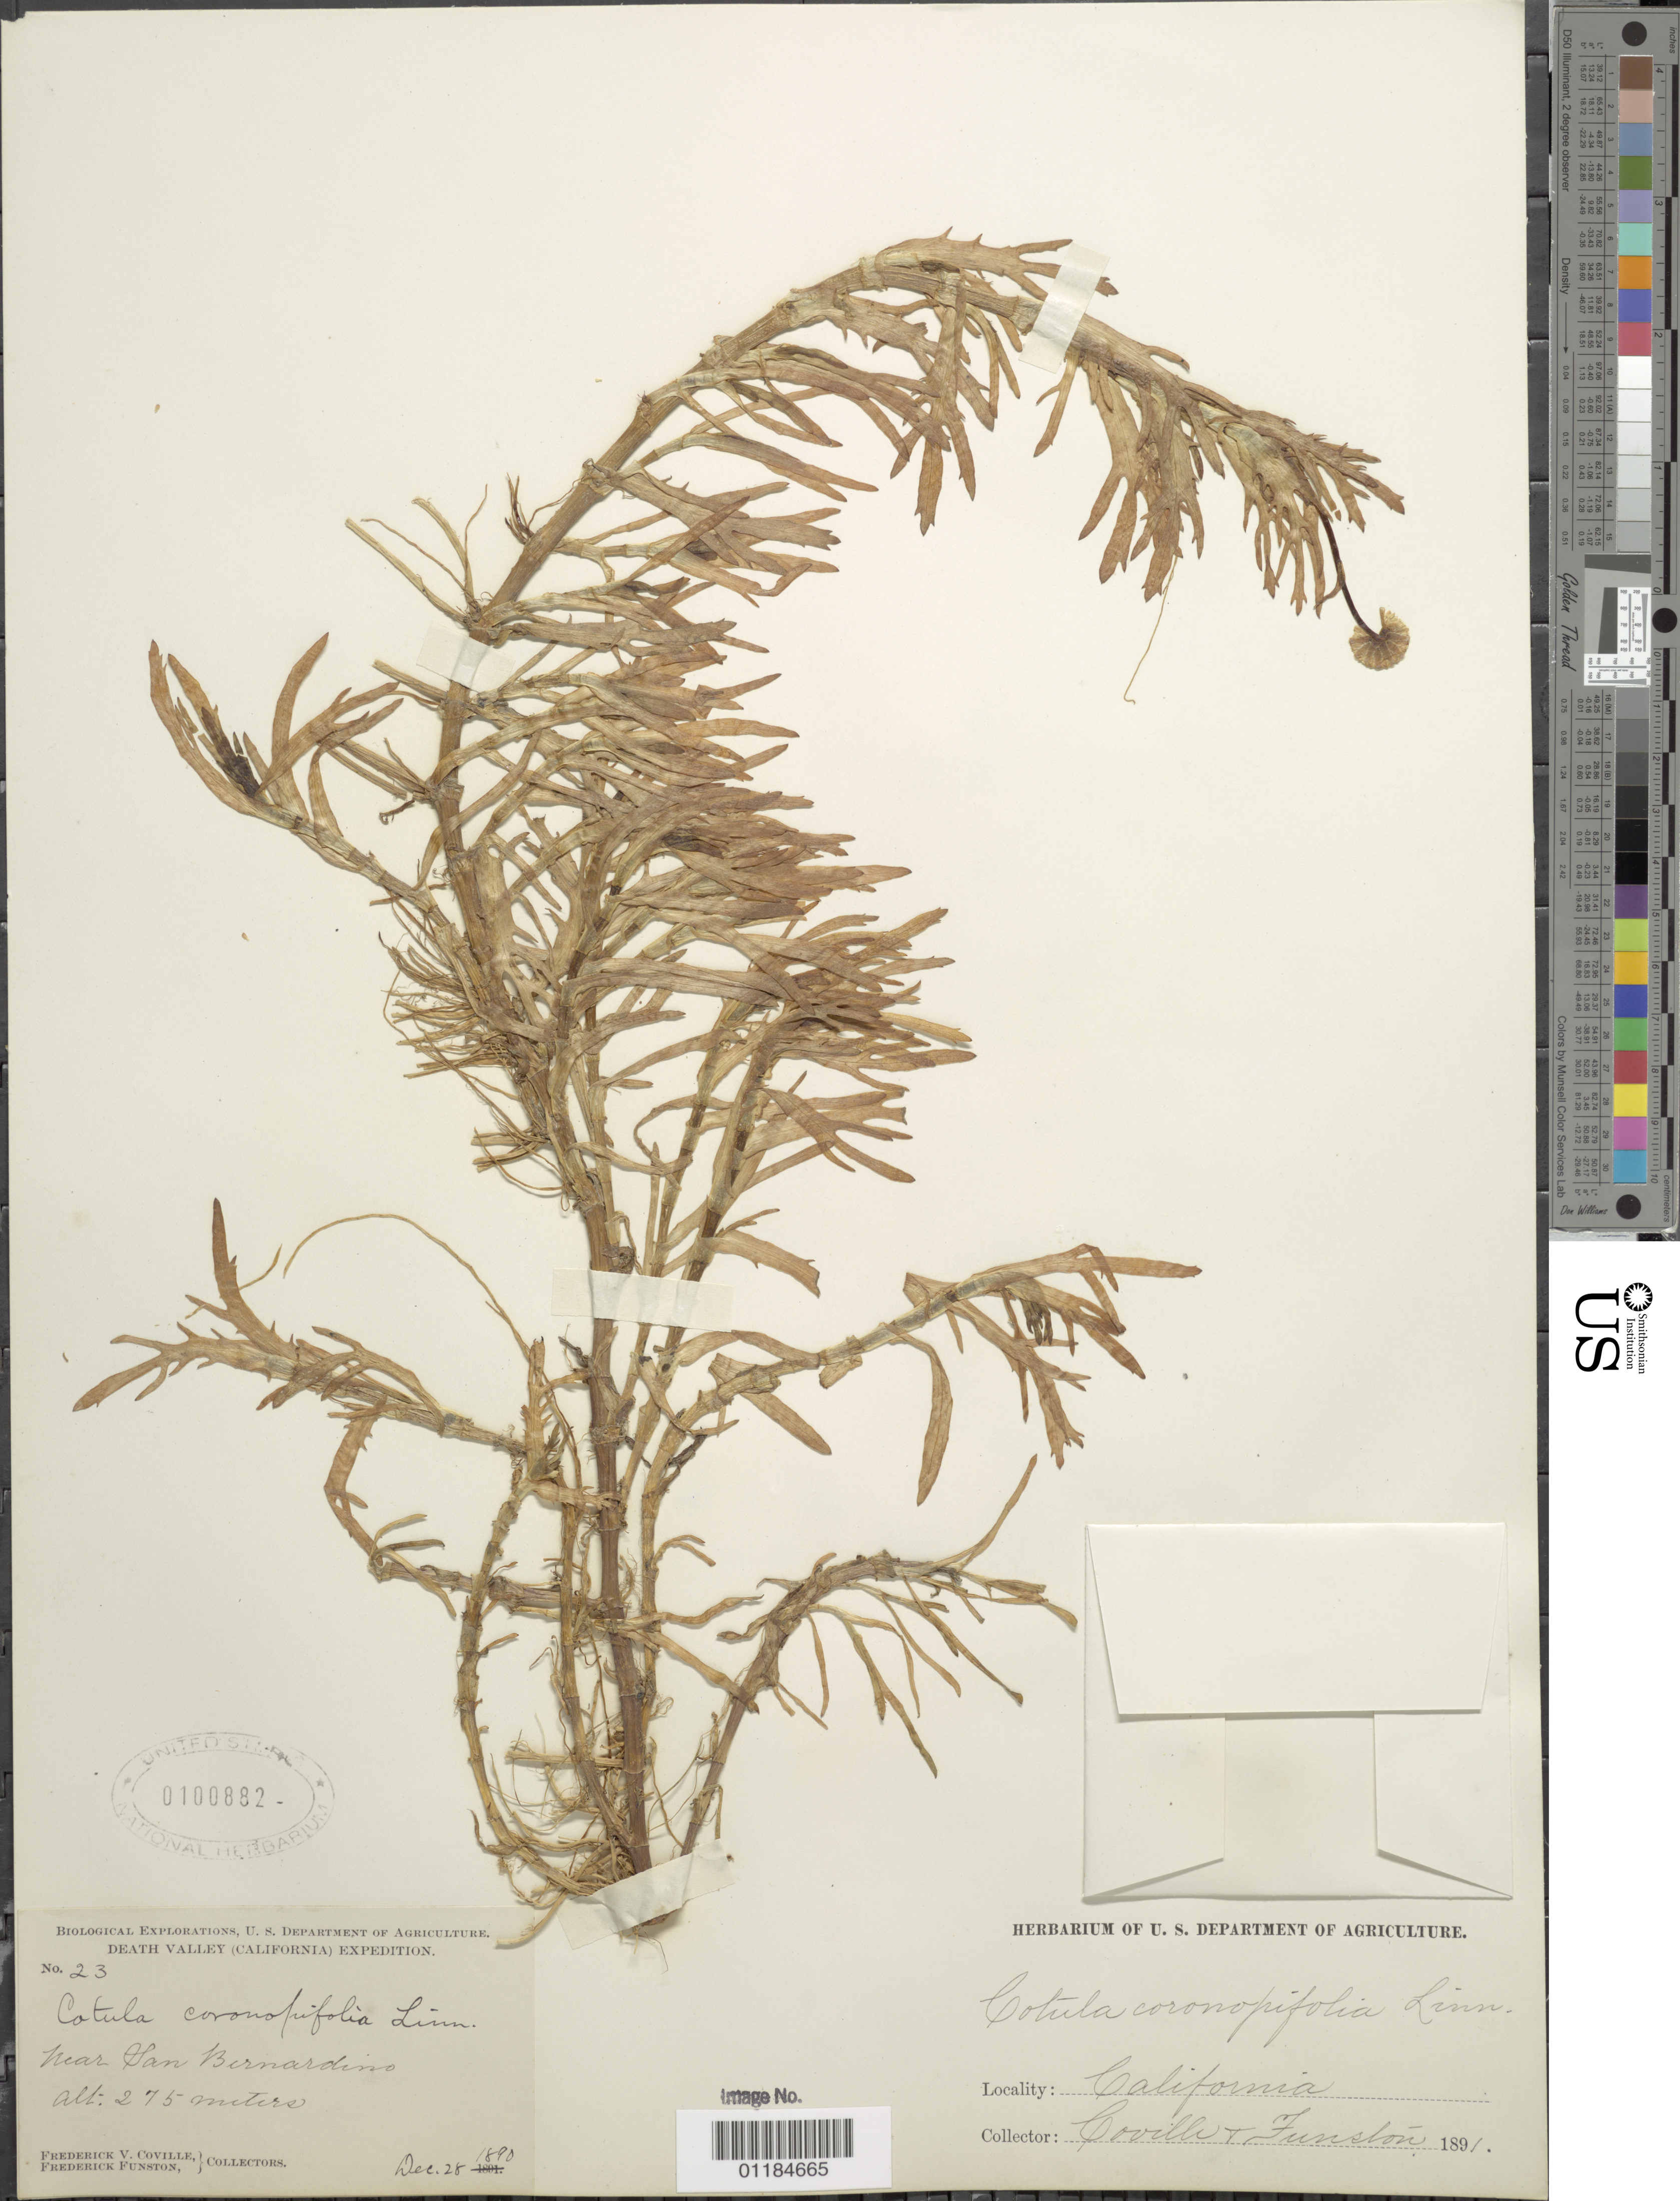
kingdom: Plantae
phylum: Tracheophyta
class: Magnoliopsida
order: Asterales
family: Asteraceae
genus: Cotula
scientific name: Cotula coronopifolia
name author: L.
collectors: F. V. Coville & F. Funston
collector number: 23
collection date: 1890-12-28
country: United States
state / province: California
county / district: San Bernardino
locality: near San Bernardino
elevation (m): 275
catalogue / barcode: US 100882